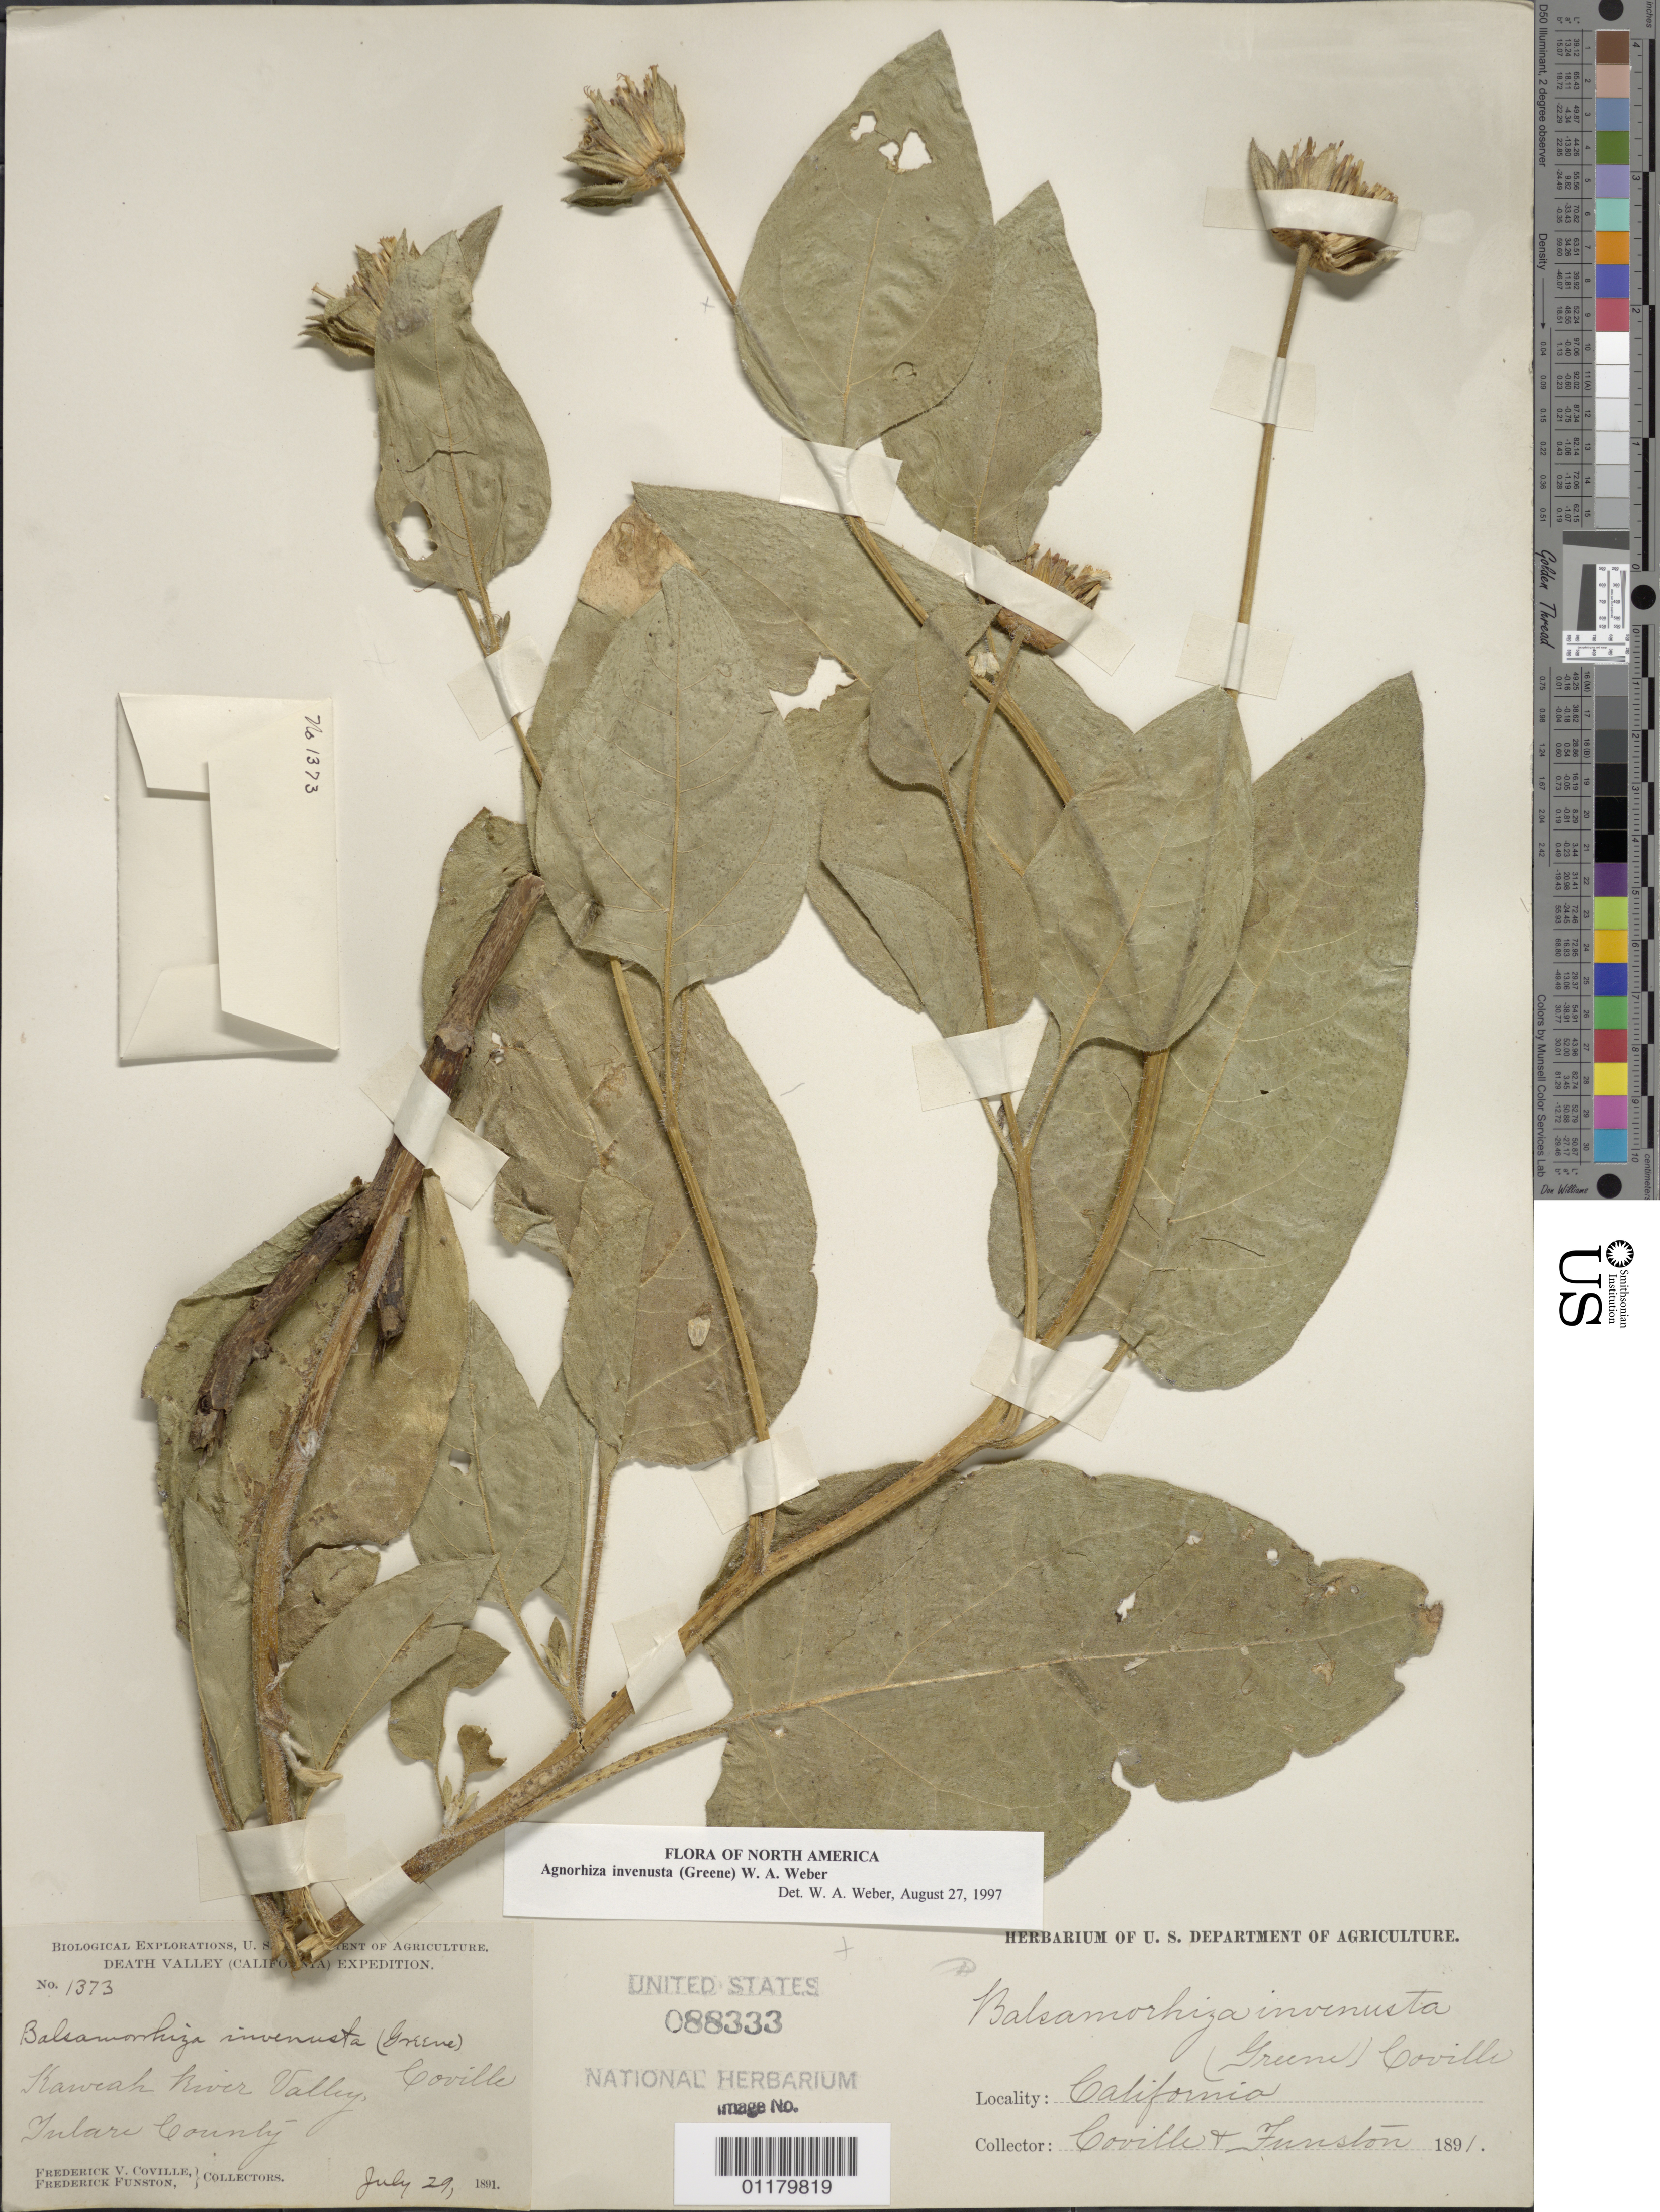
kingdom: Plantae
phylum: Tracheophyta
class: Magnoliopsida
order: Asterales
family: Asteraceae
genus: Balsamorhiza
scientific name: Balsamorhiza invenusta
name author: (Greene) Coville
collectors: F. V. Coville & F. Funston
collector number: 1373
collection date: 1891-07-29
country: United States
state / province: California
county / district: Tulare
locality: Kaweah River Valley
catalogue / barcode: US 88333